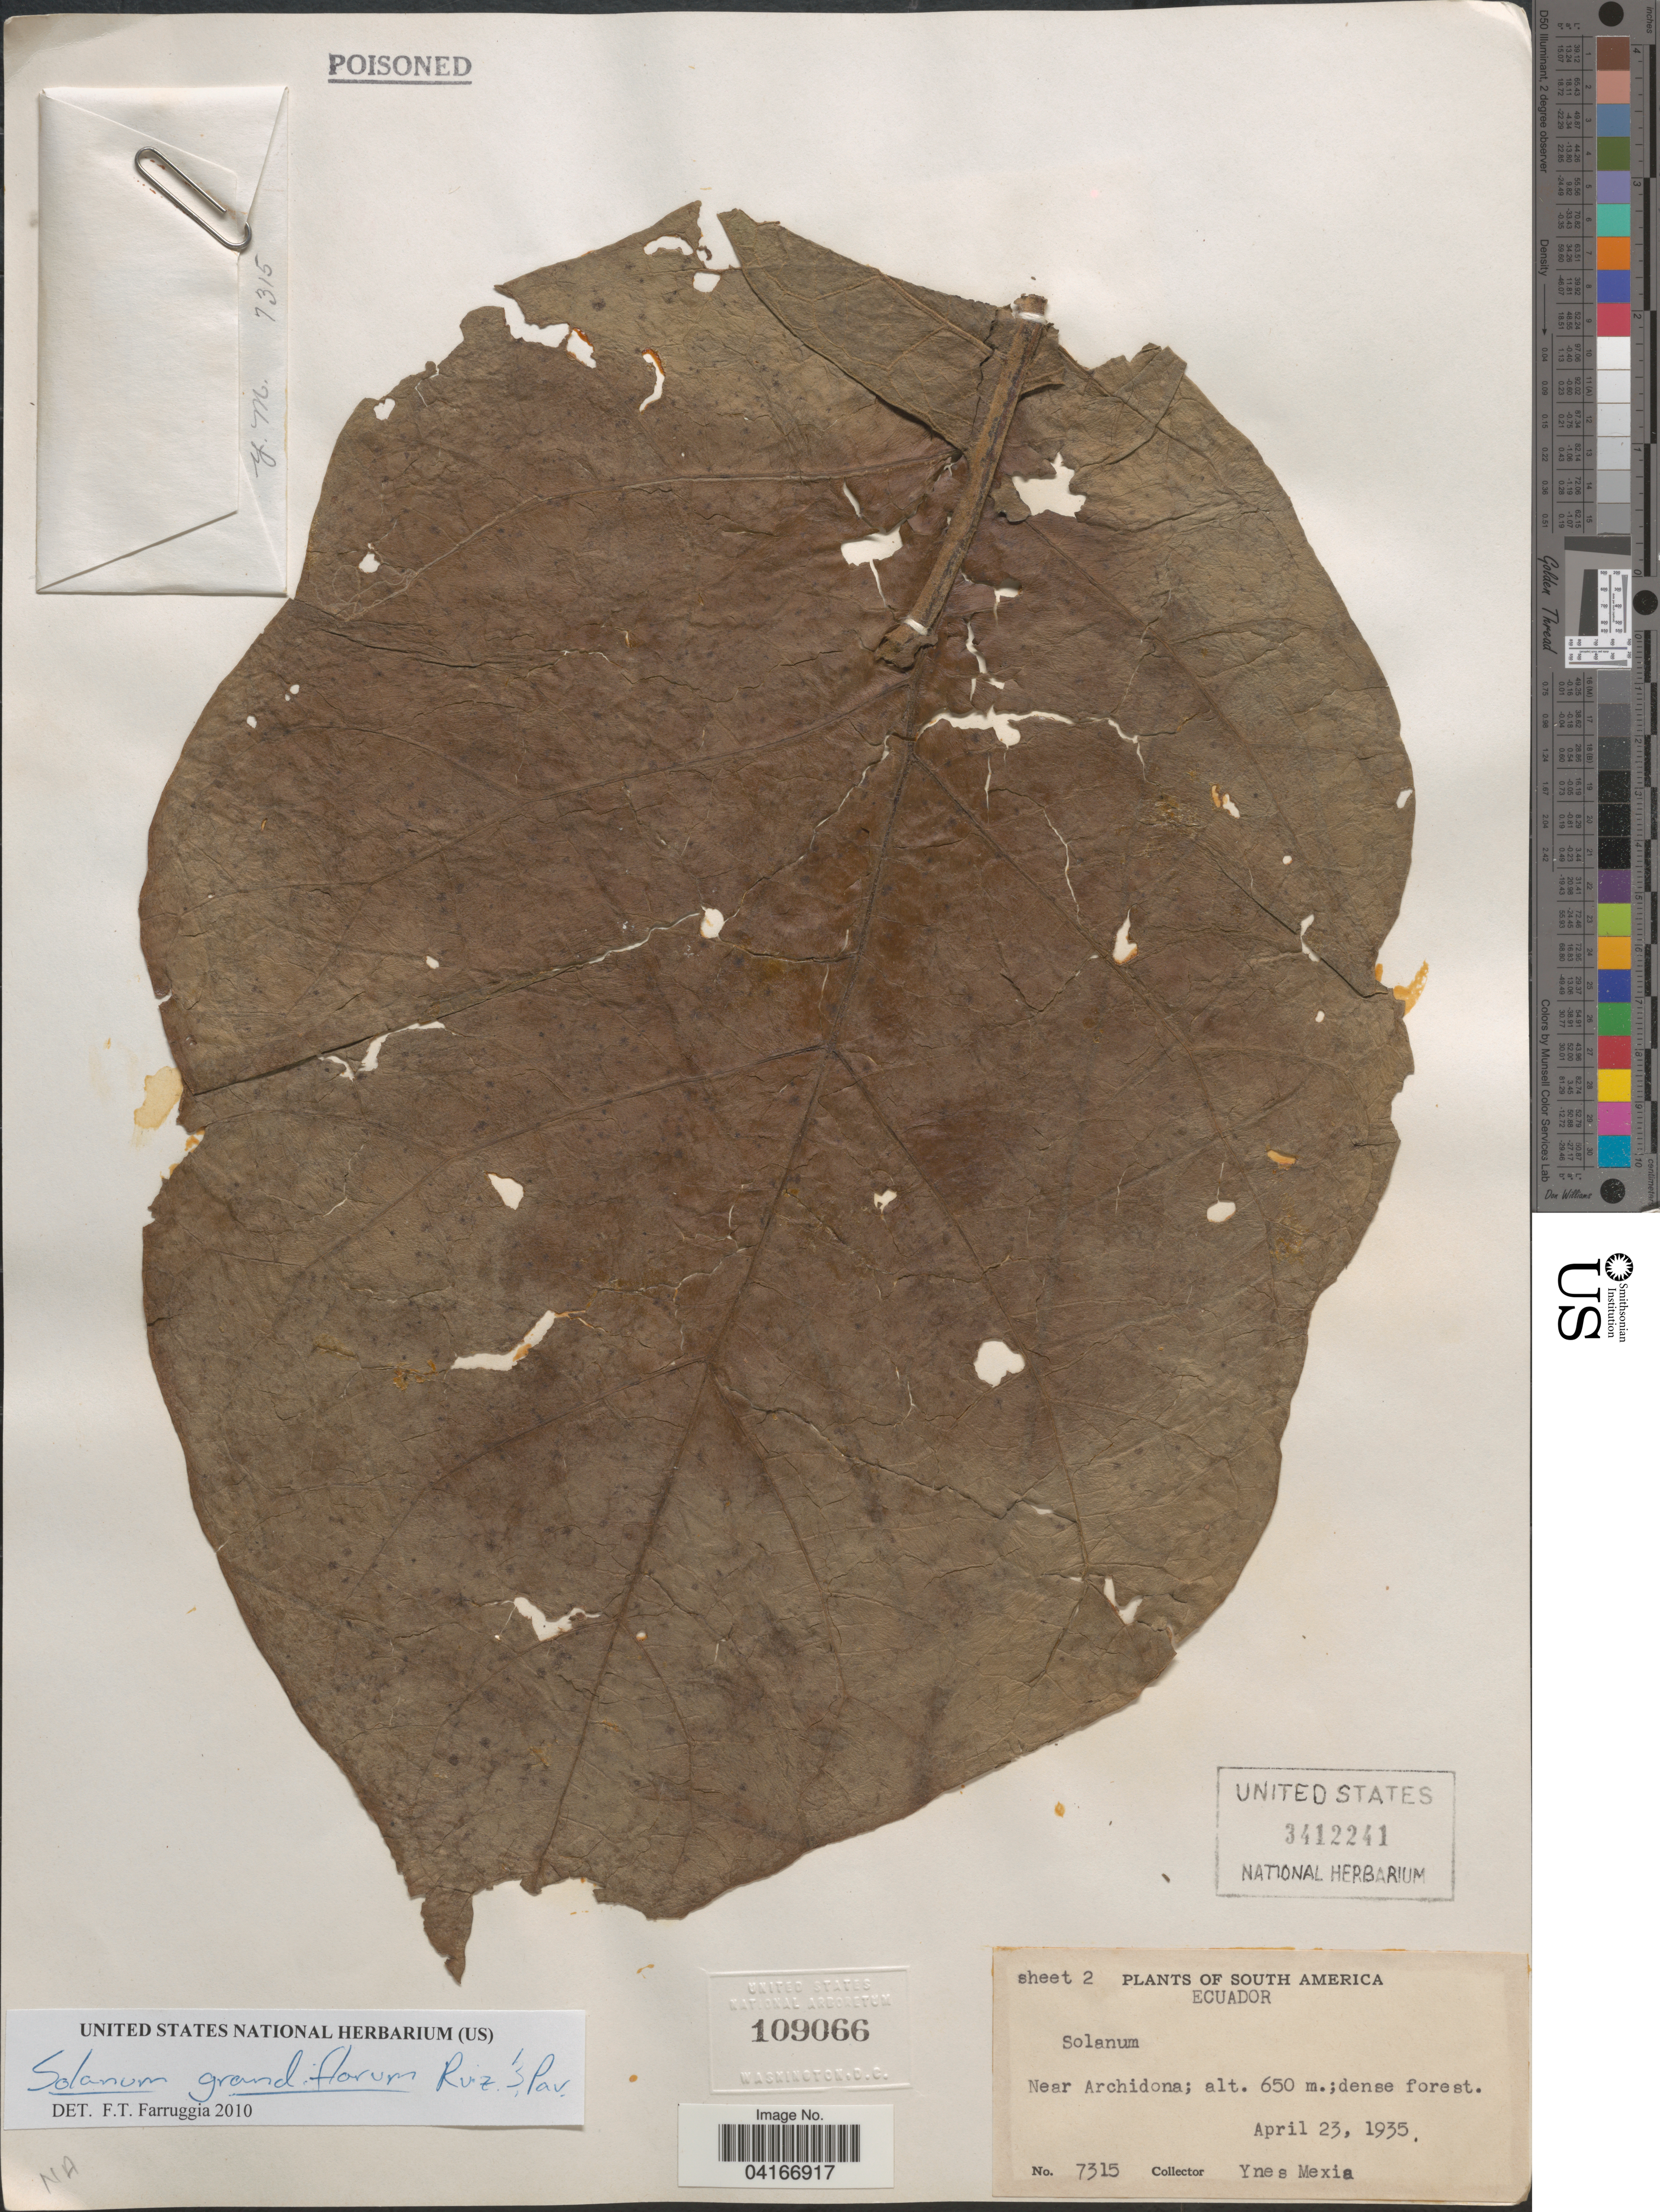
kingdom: Plantae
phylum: Tracheophyta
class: Magnoliopsida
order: Solanales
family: Solanaceae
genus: Solanum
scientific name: Solanum grandiflorum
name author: Ruiz & Pav.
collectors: Y. Mexia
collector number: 7315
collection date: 1935-04-23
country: Ecuador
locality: Near Archidona.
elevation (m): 650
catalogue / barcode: US 3412241